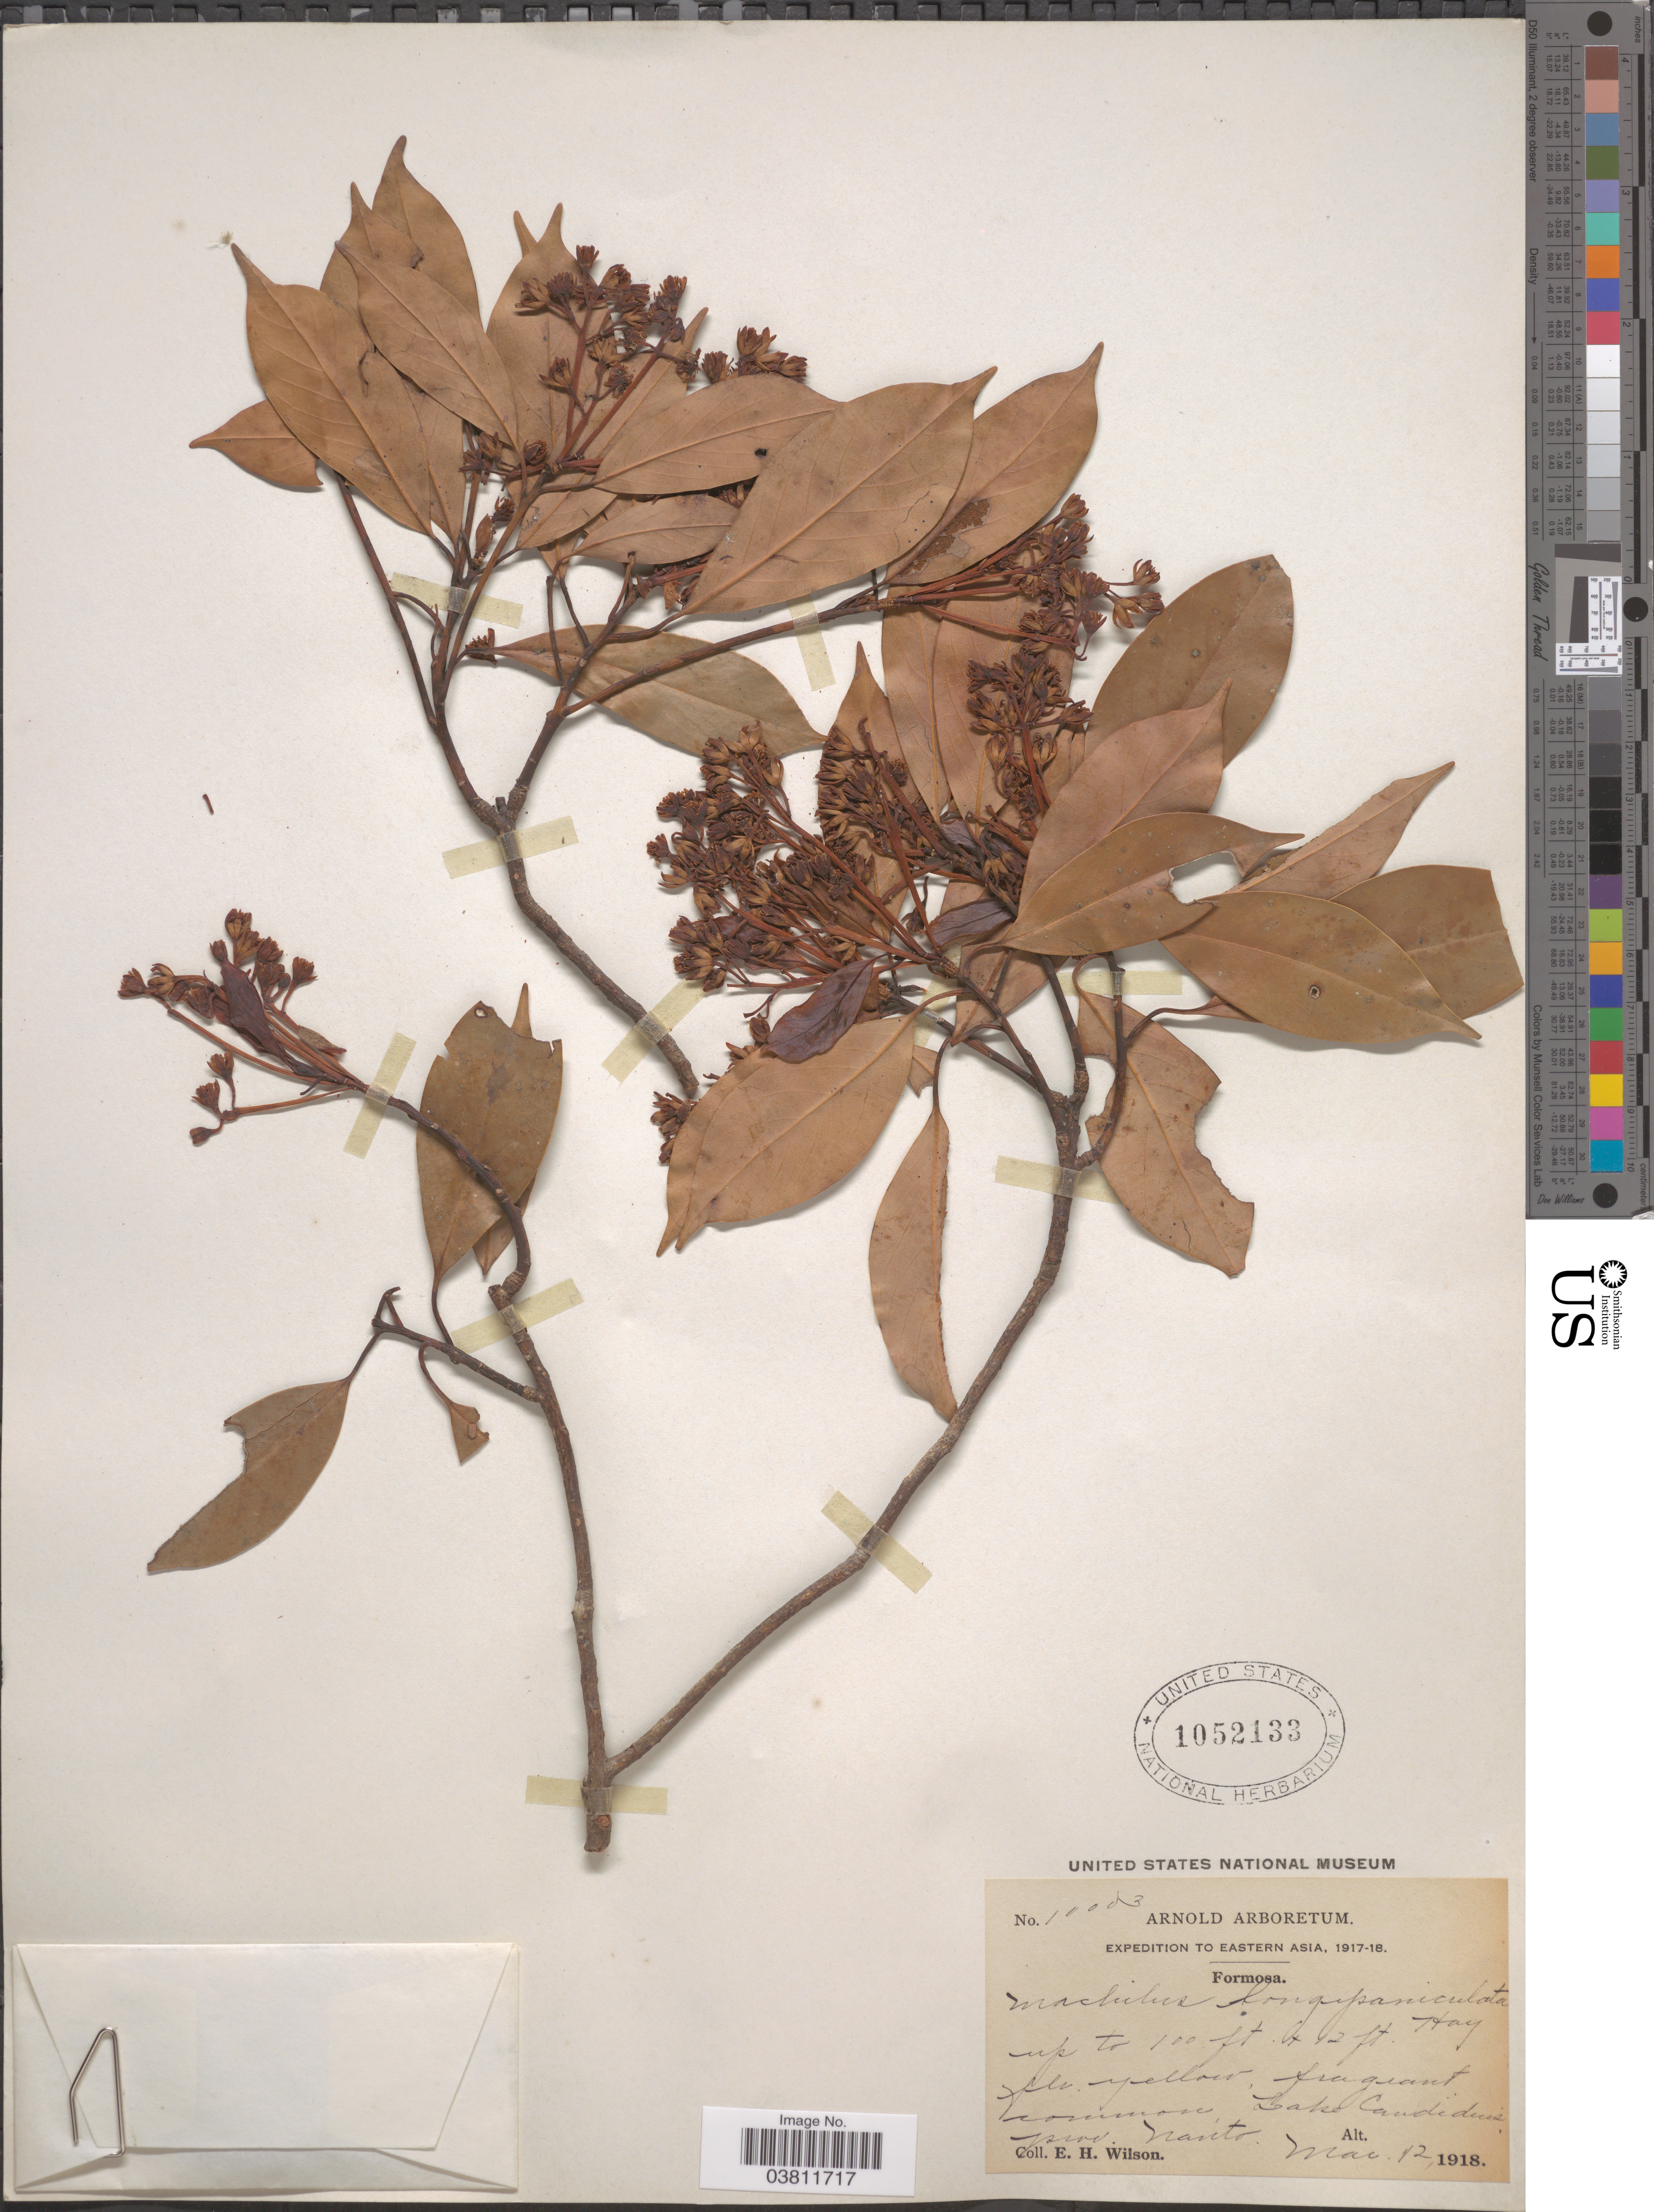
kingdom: Plantae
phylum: Tracheophyta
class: Magnoliopsida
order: Laurales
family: Lauraceae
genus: Machilus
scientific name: Machilus thunbergii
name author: Siebold & Zucc.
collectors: E. Wilson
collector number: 10003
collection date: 1918-03-12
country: Taiwan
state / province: Nantou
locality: Eastern Asia. Formosa. Lake Candidius, Prov. Nanto.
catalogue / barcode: US 1052133